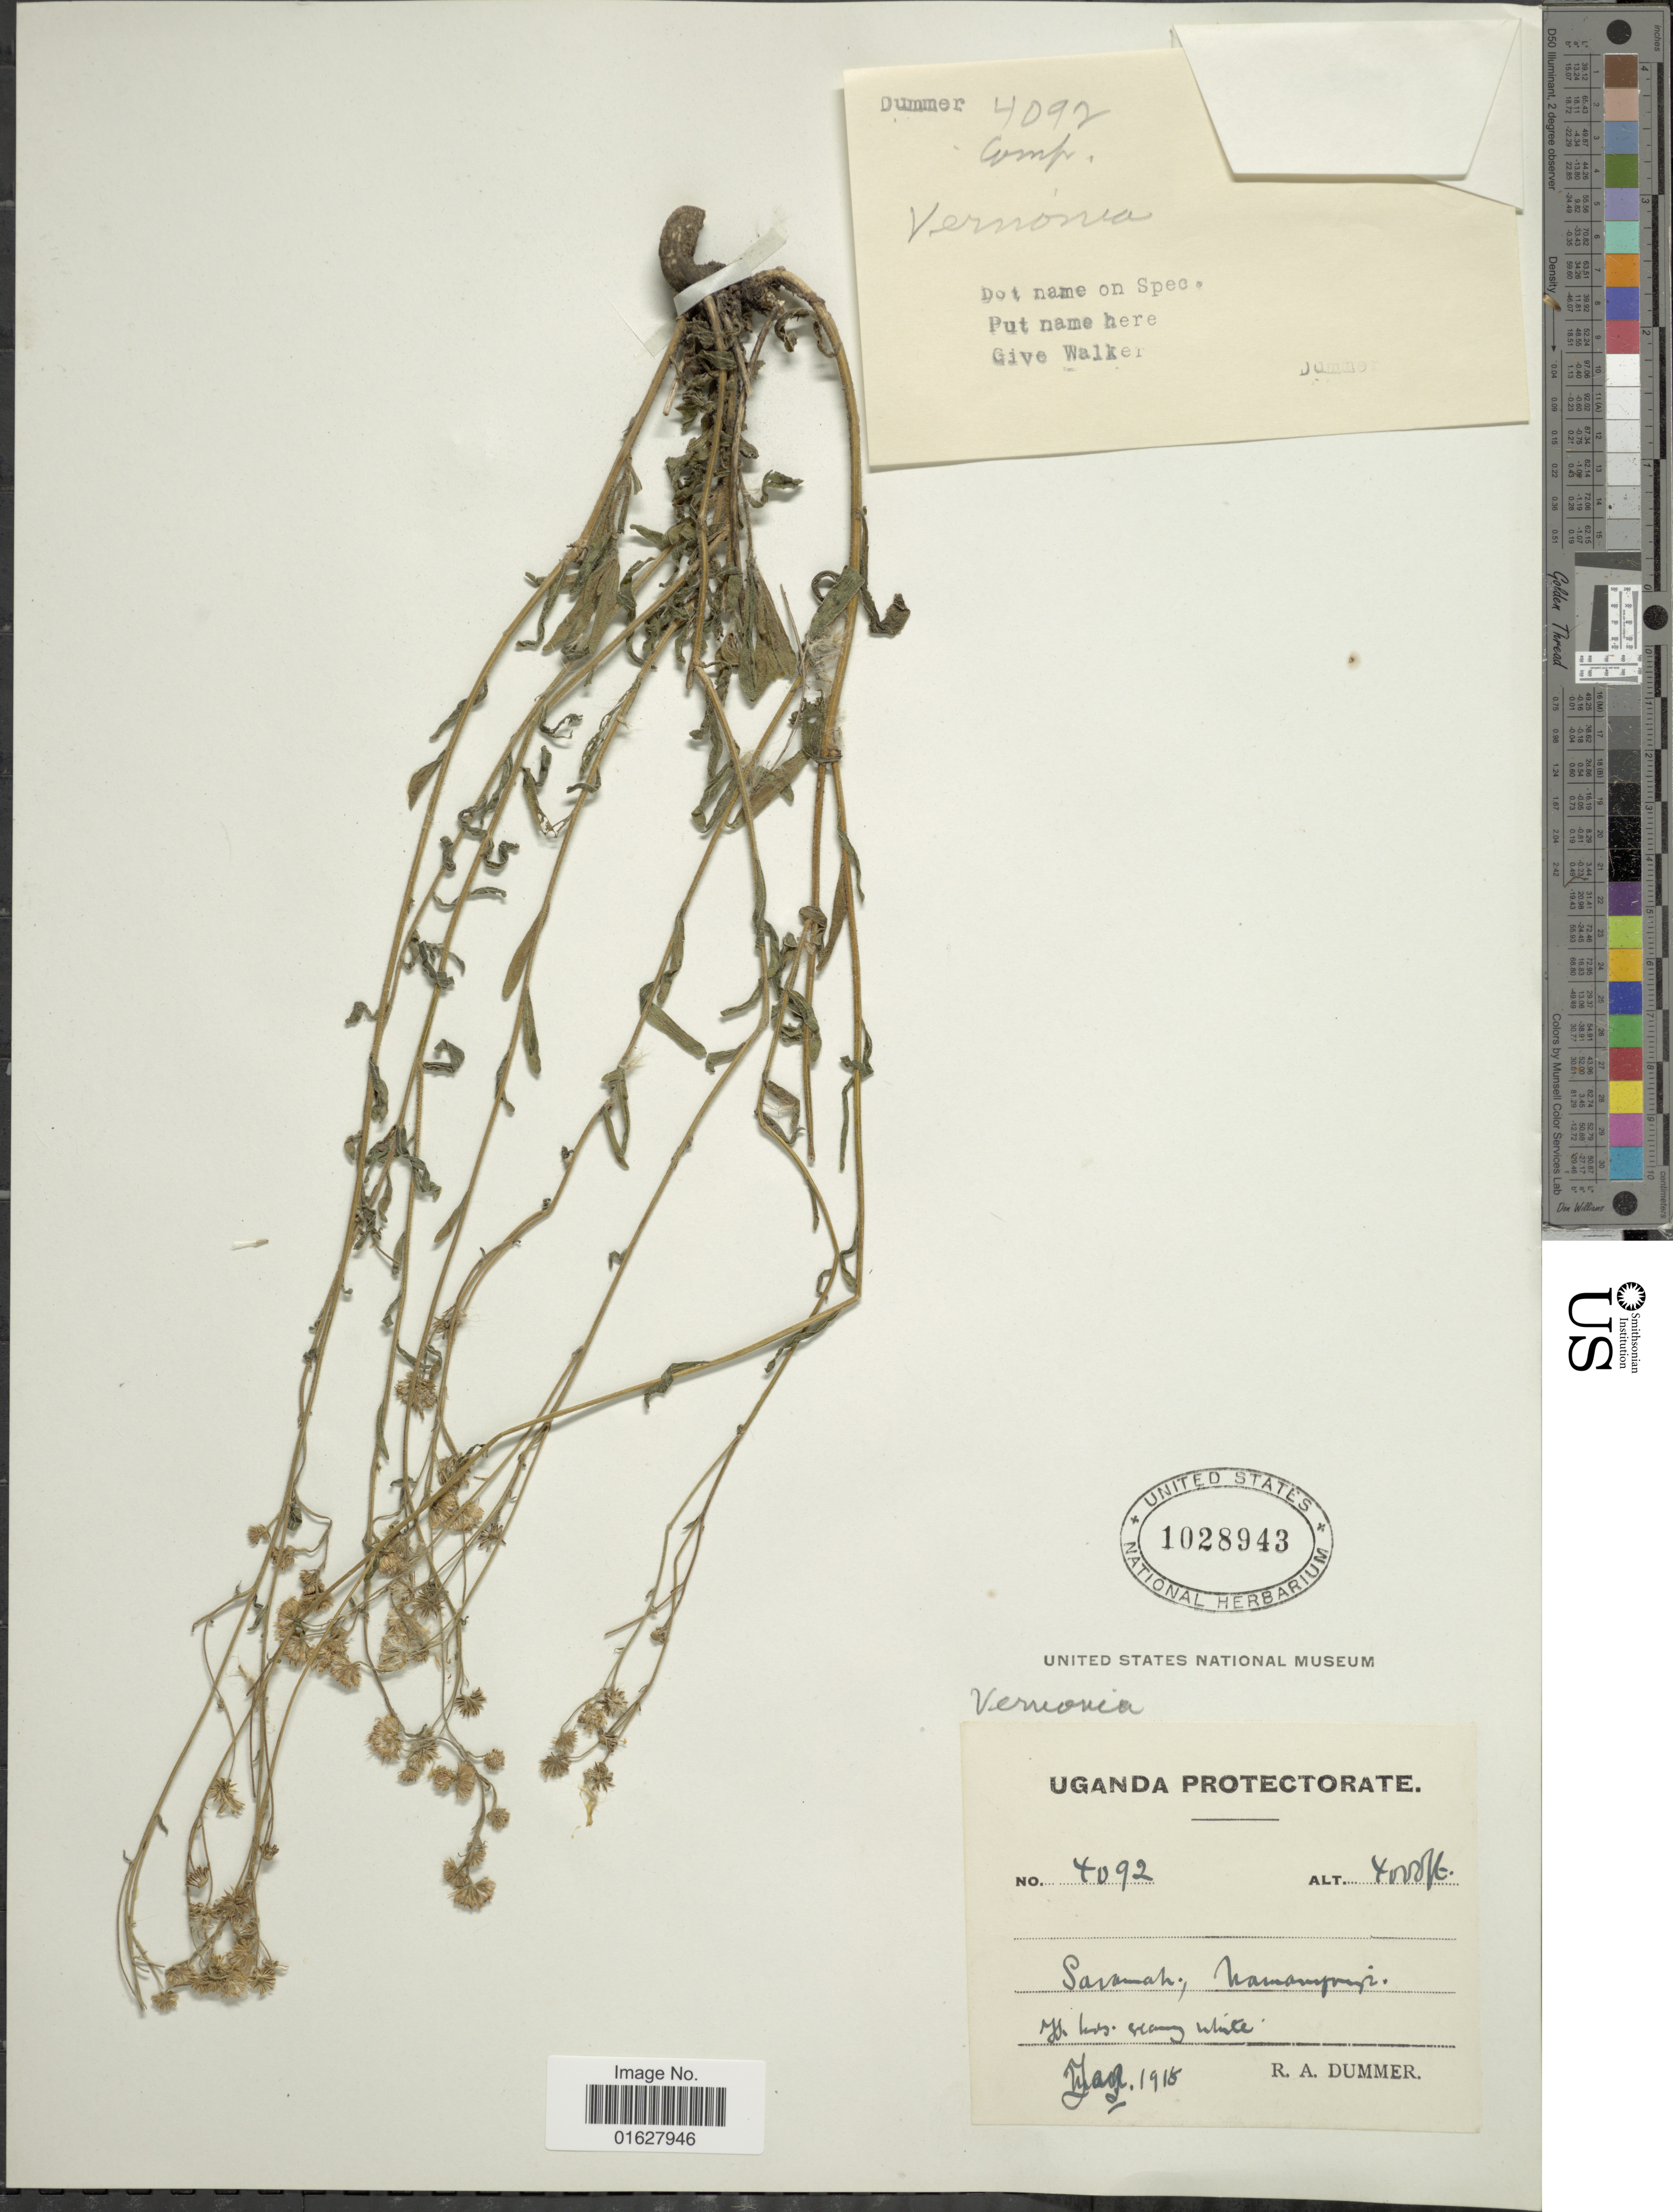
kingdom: Plantae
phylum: Tracheophyta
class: Magnoliopsida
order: Asterales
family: Asteraceae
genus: Vernonia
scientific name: Vernonia sp.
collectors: R. Dümmer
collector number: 4092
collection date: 1915-05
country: Uganda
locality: Uganda. Savannah. Namanyonyi.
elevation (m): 1219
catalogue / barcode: US 1028943